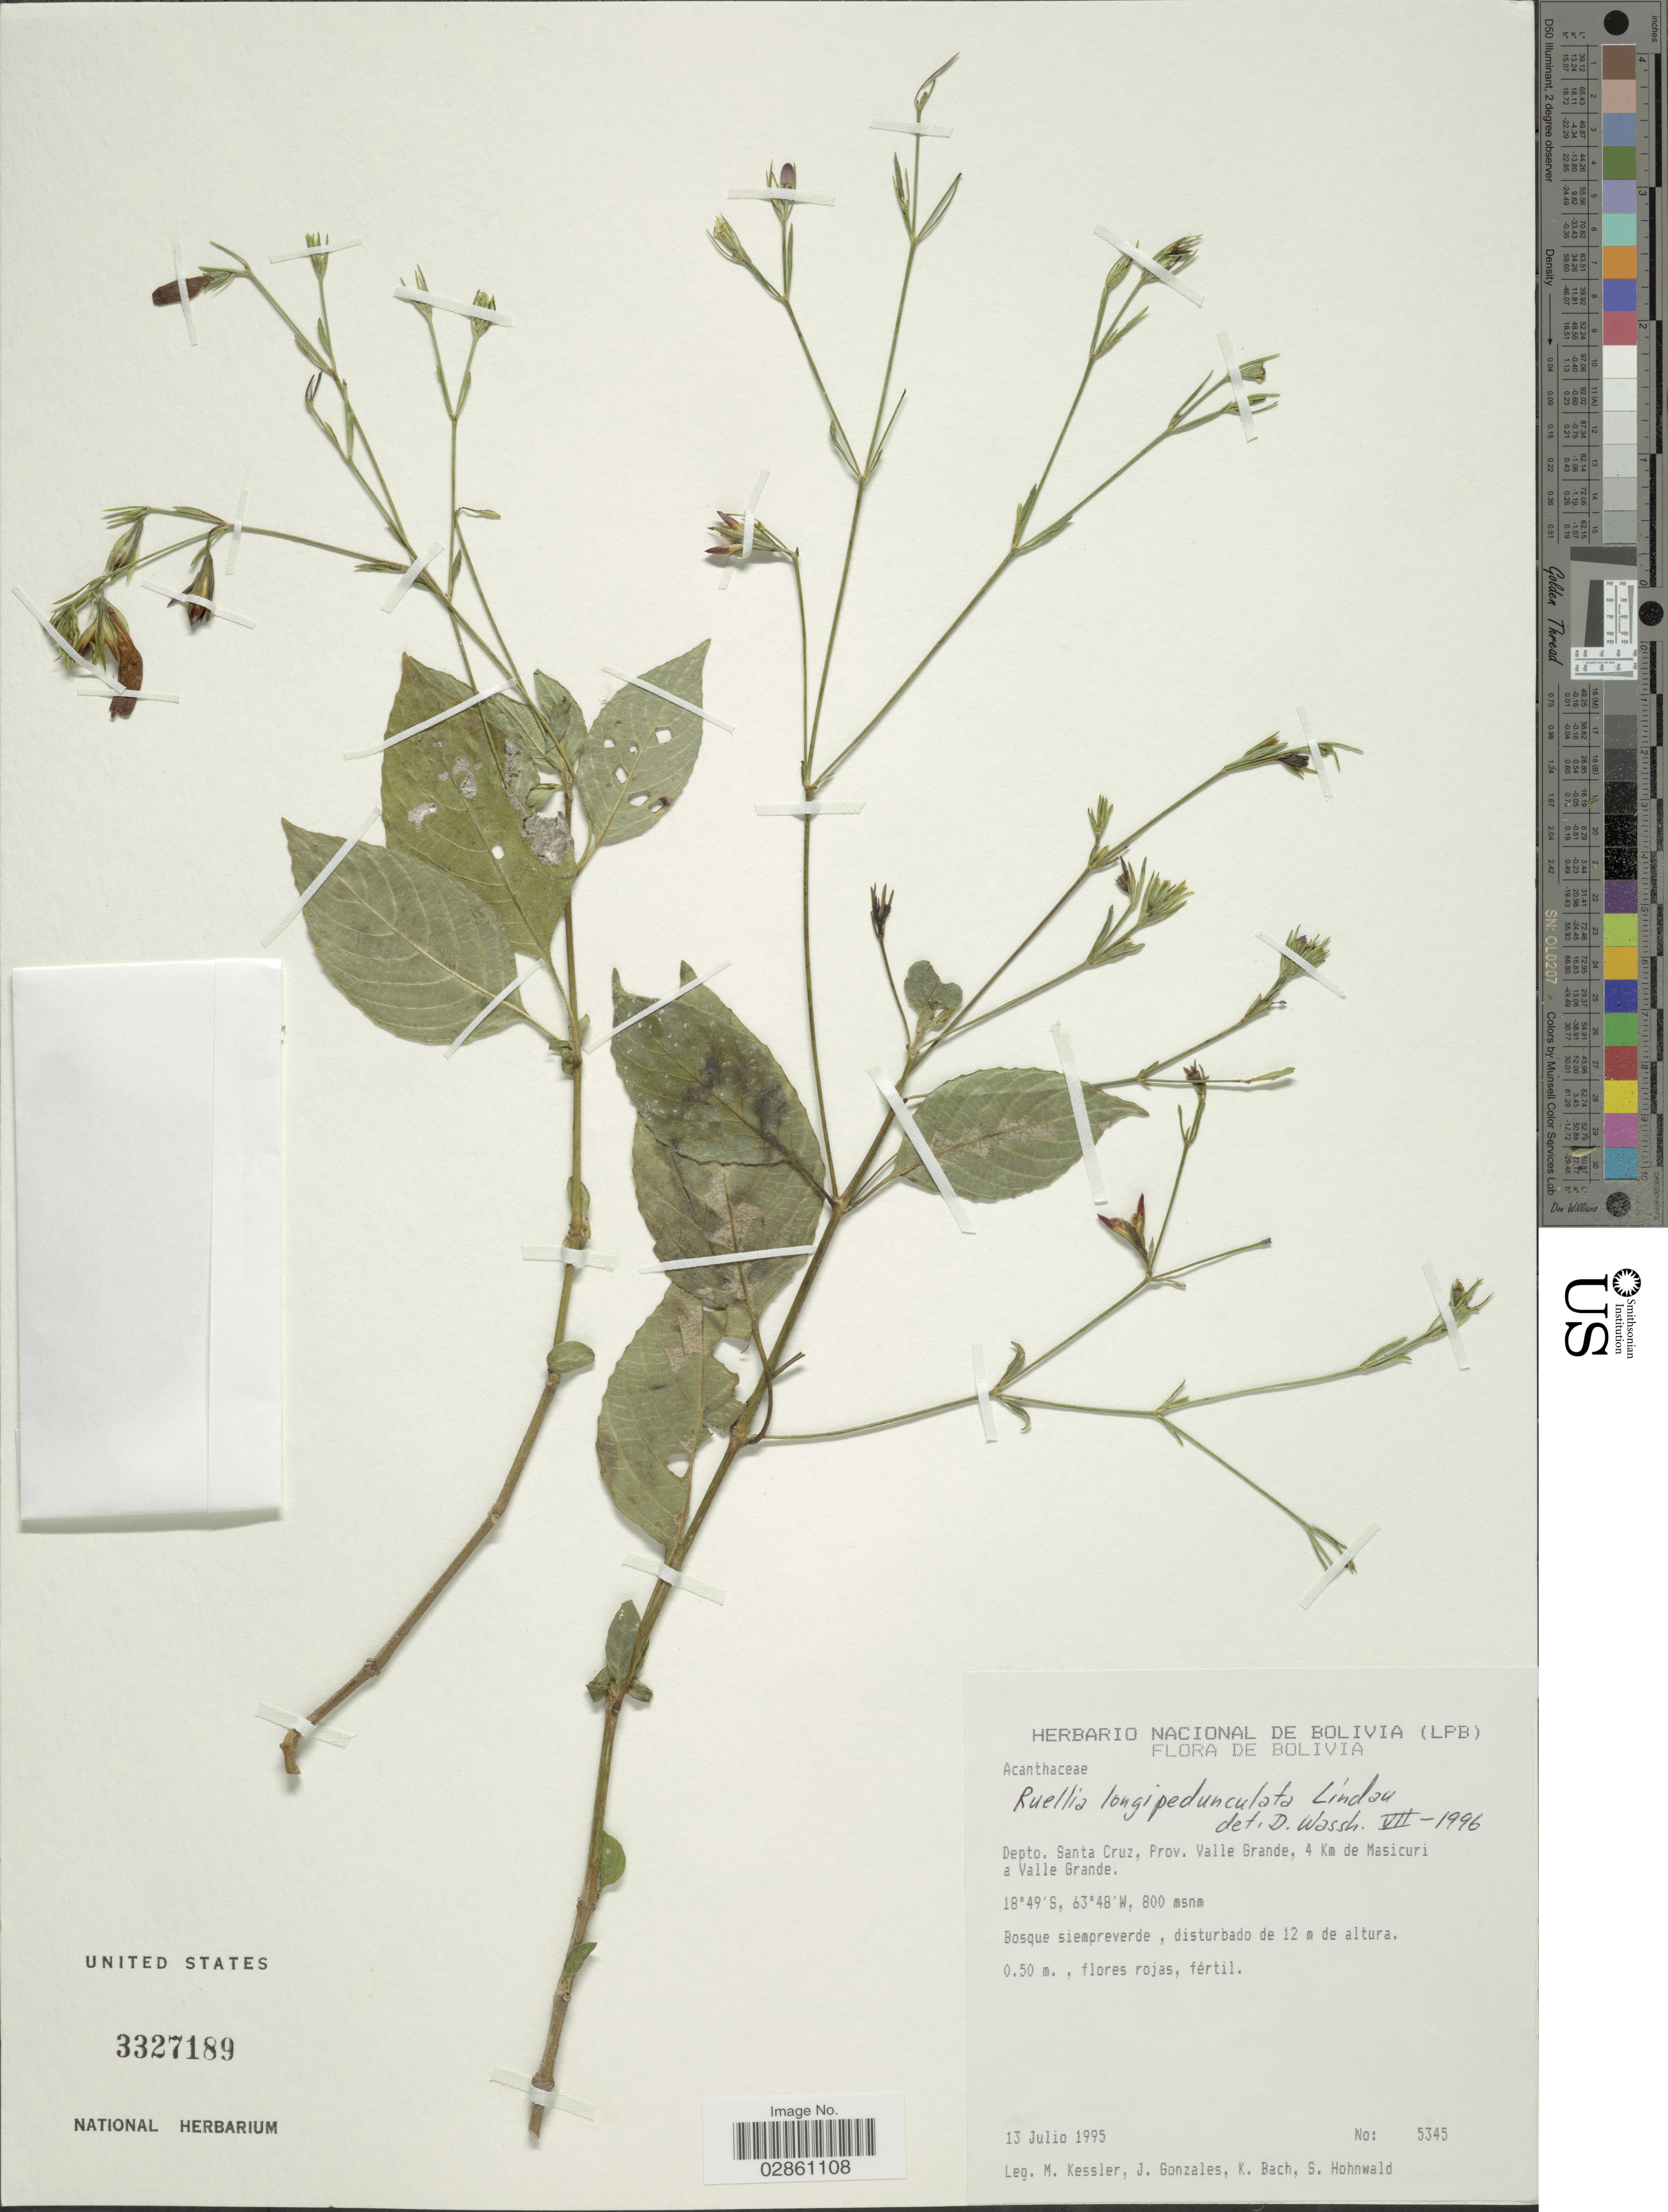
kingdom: Plantae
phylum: Tracheophyta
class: Magnoliopsida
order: Lamiales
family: Acanthaceae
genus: Ruellia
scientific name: Ruellia longipedunculata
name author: Lindau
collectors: M. Kessler, J. Gonzales, K. Bach & S. Hohnwald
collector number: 5345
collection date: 1995-07-13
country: Bolivia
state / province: Santa Cruz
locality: Depto. Santa Cruz. Prov. Valle Grande, 4 Km de Masicuri a Valle Grande.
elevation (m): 800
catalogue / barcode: US 3327189